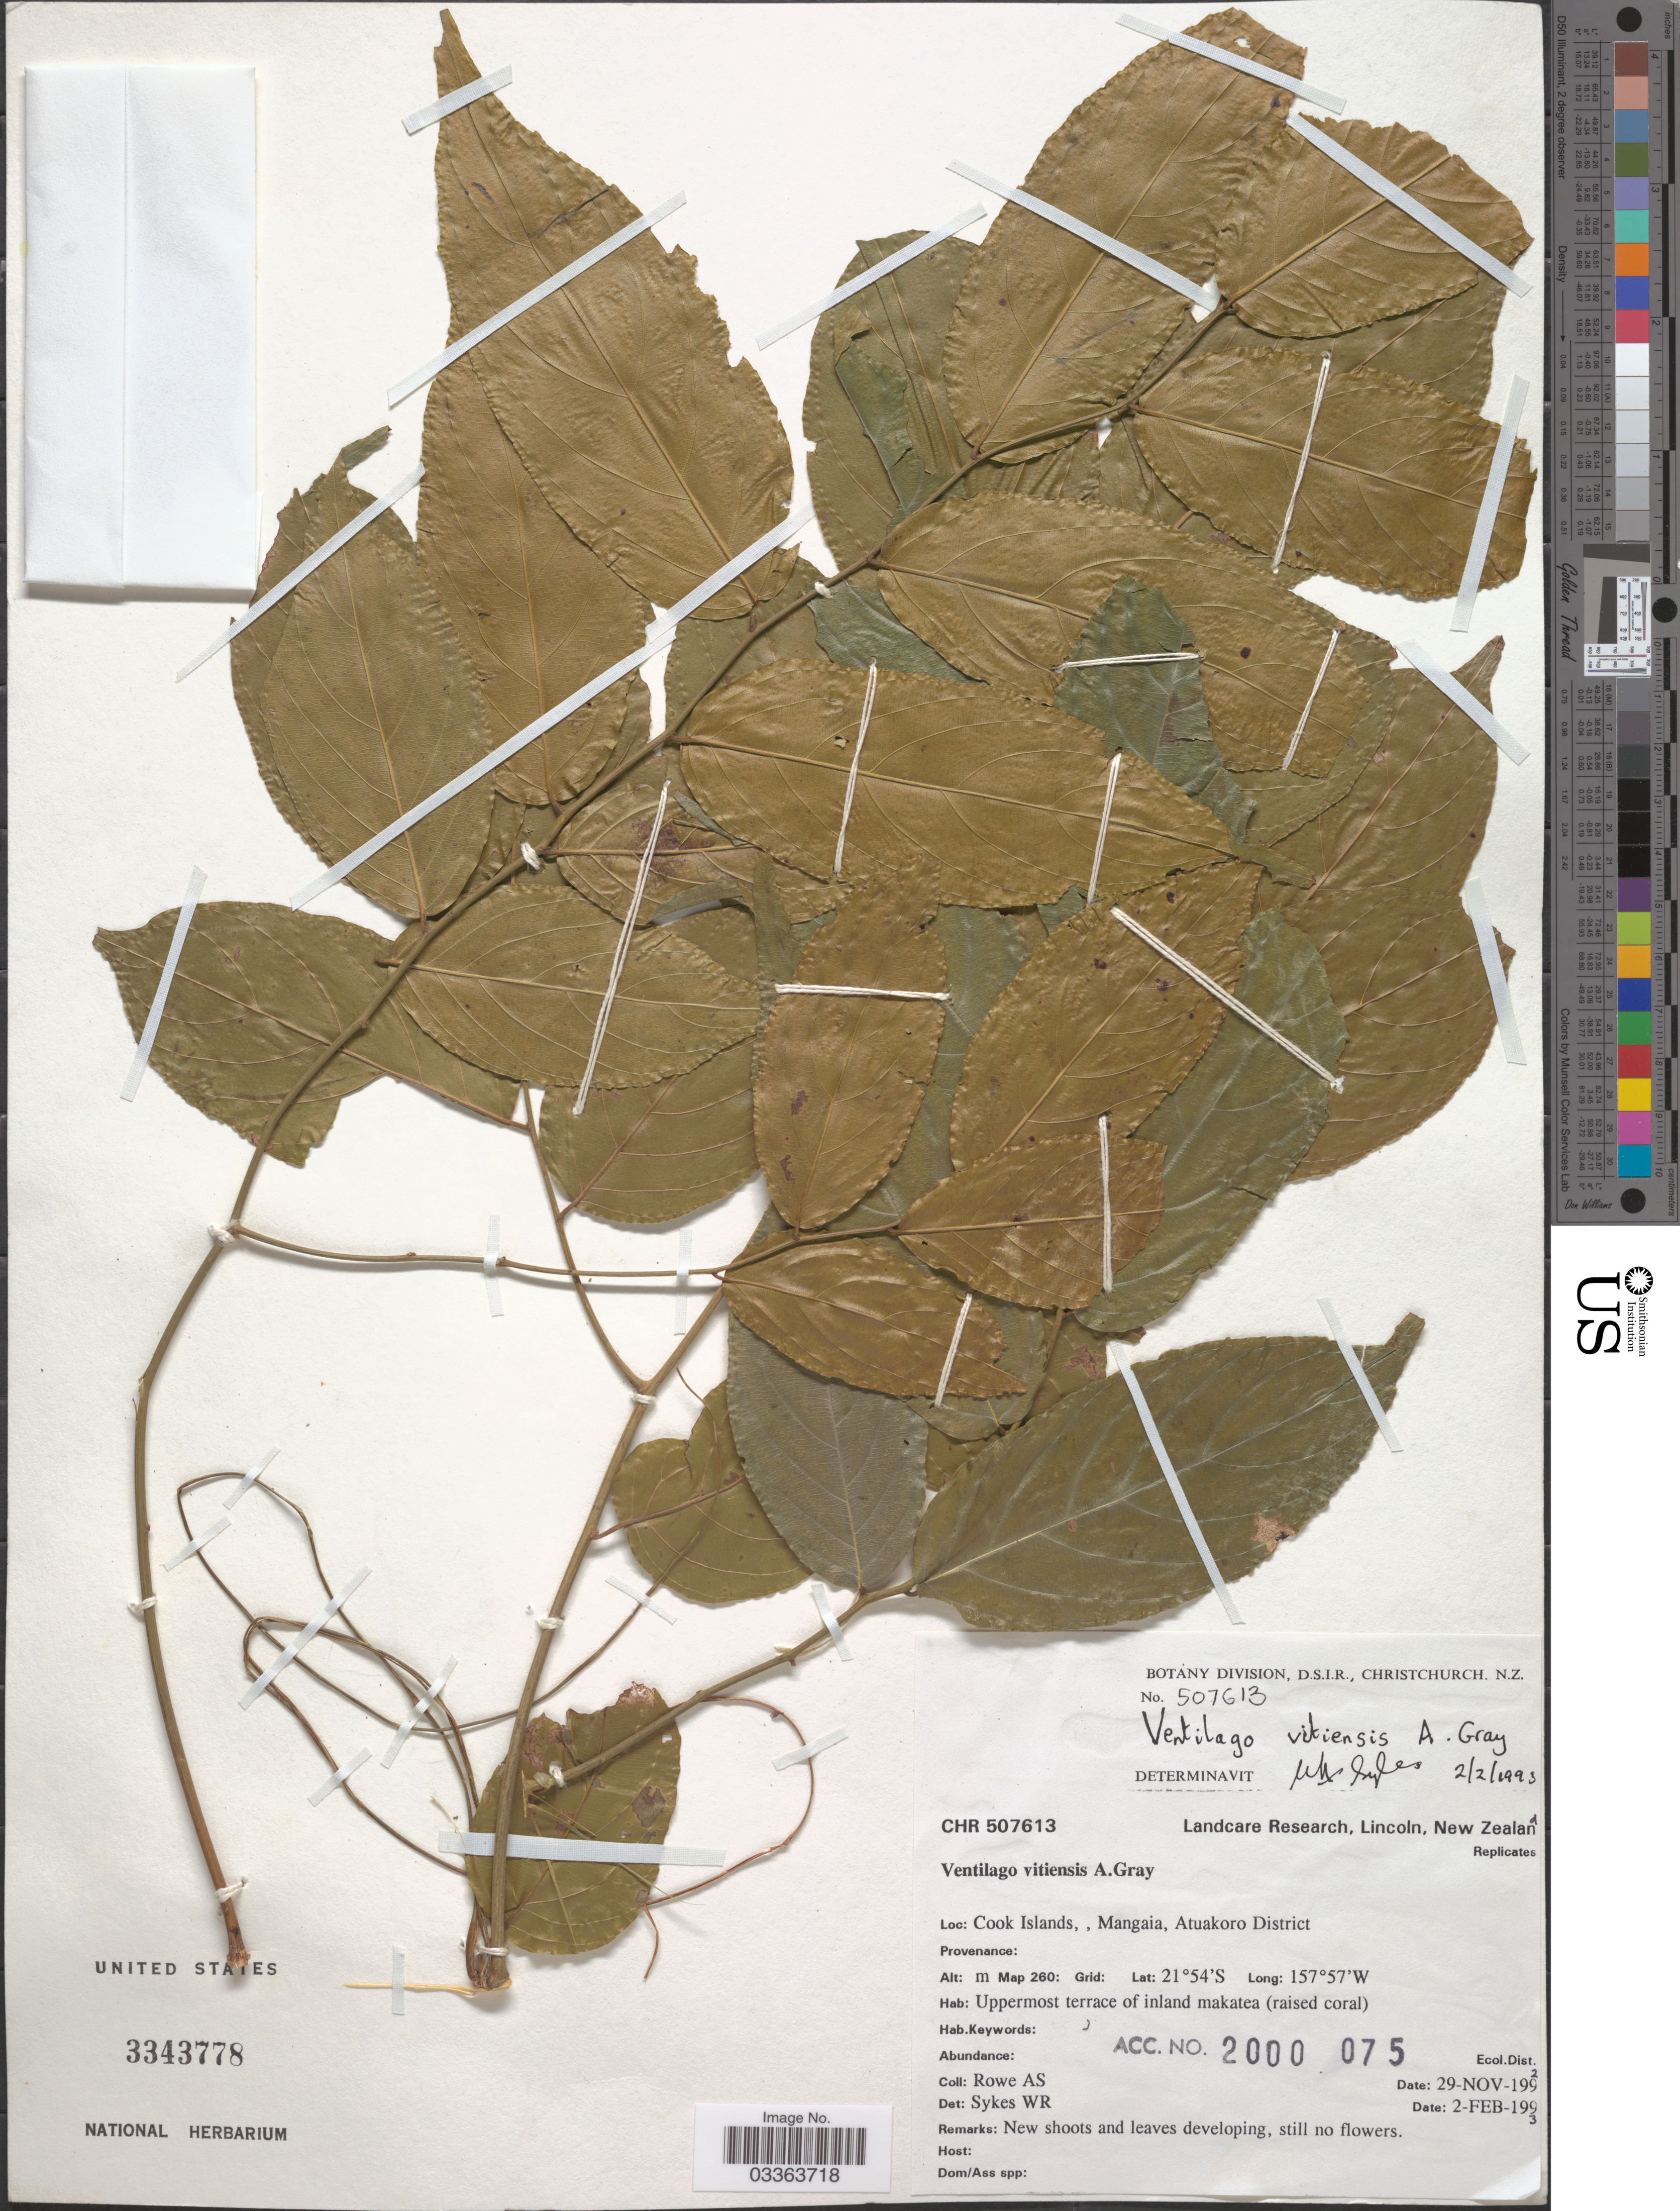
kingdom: Plantae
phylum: Tracheophyta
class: Magnoliopsida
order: Rosales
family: Rhamnaceae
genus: Ventilago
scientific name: Ventilago vitiensis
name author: A. Gray in Wilkes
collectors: A. Rowe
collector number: CHR 507613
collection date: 1992-11-29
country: Cook Islands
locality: Cook Islands, Mangaia, Atuakoro District. Map 260.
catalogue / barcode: US 3343778